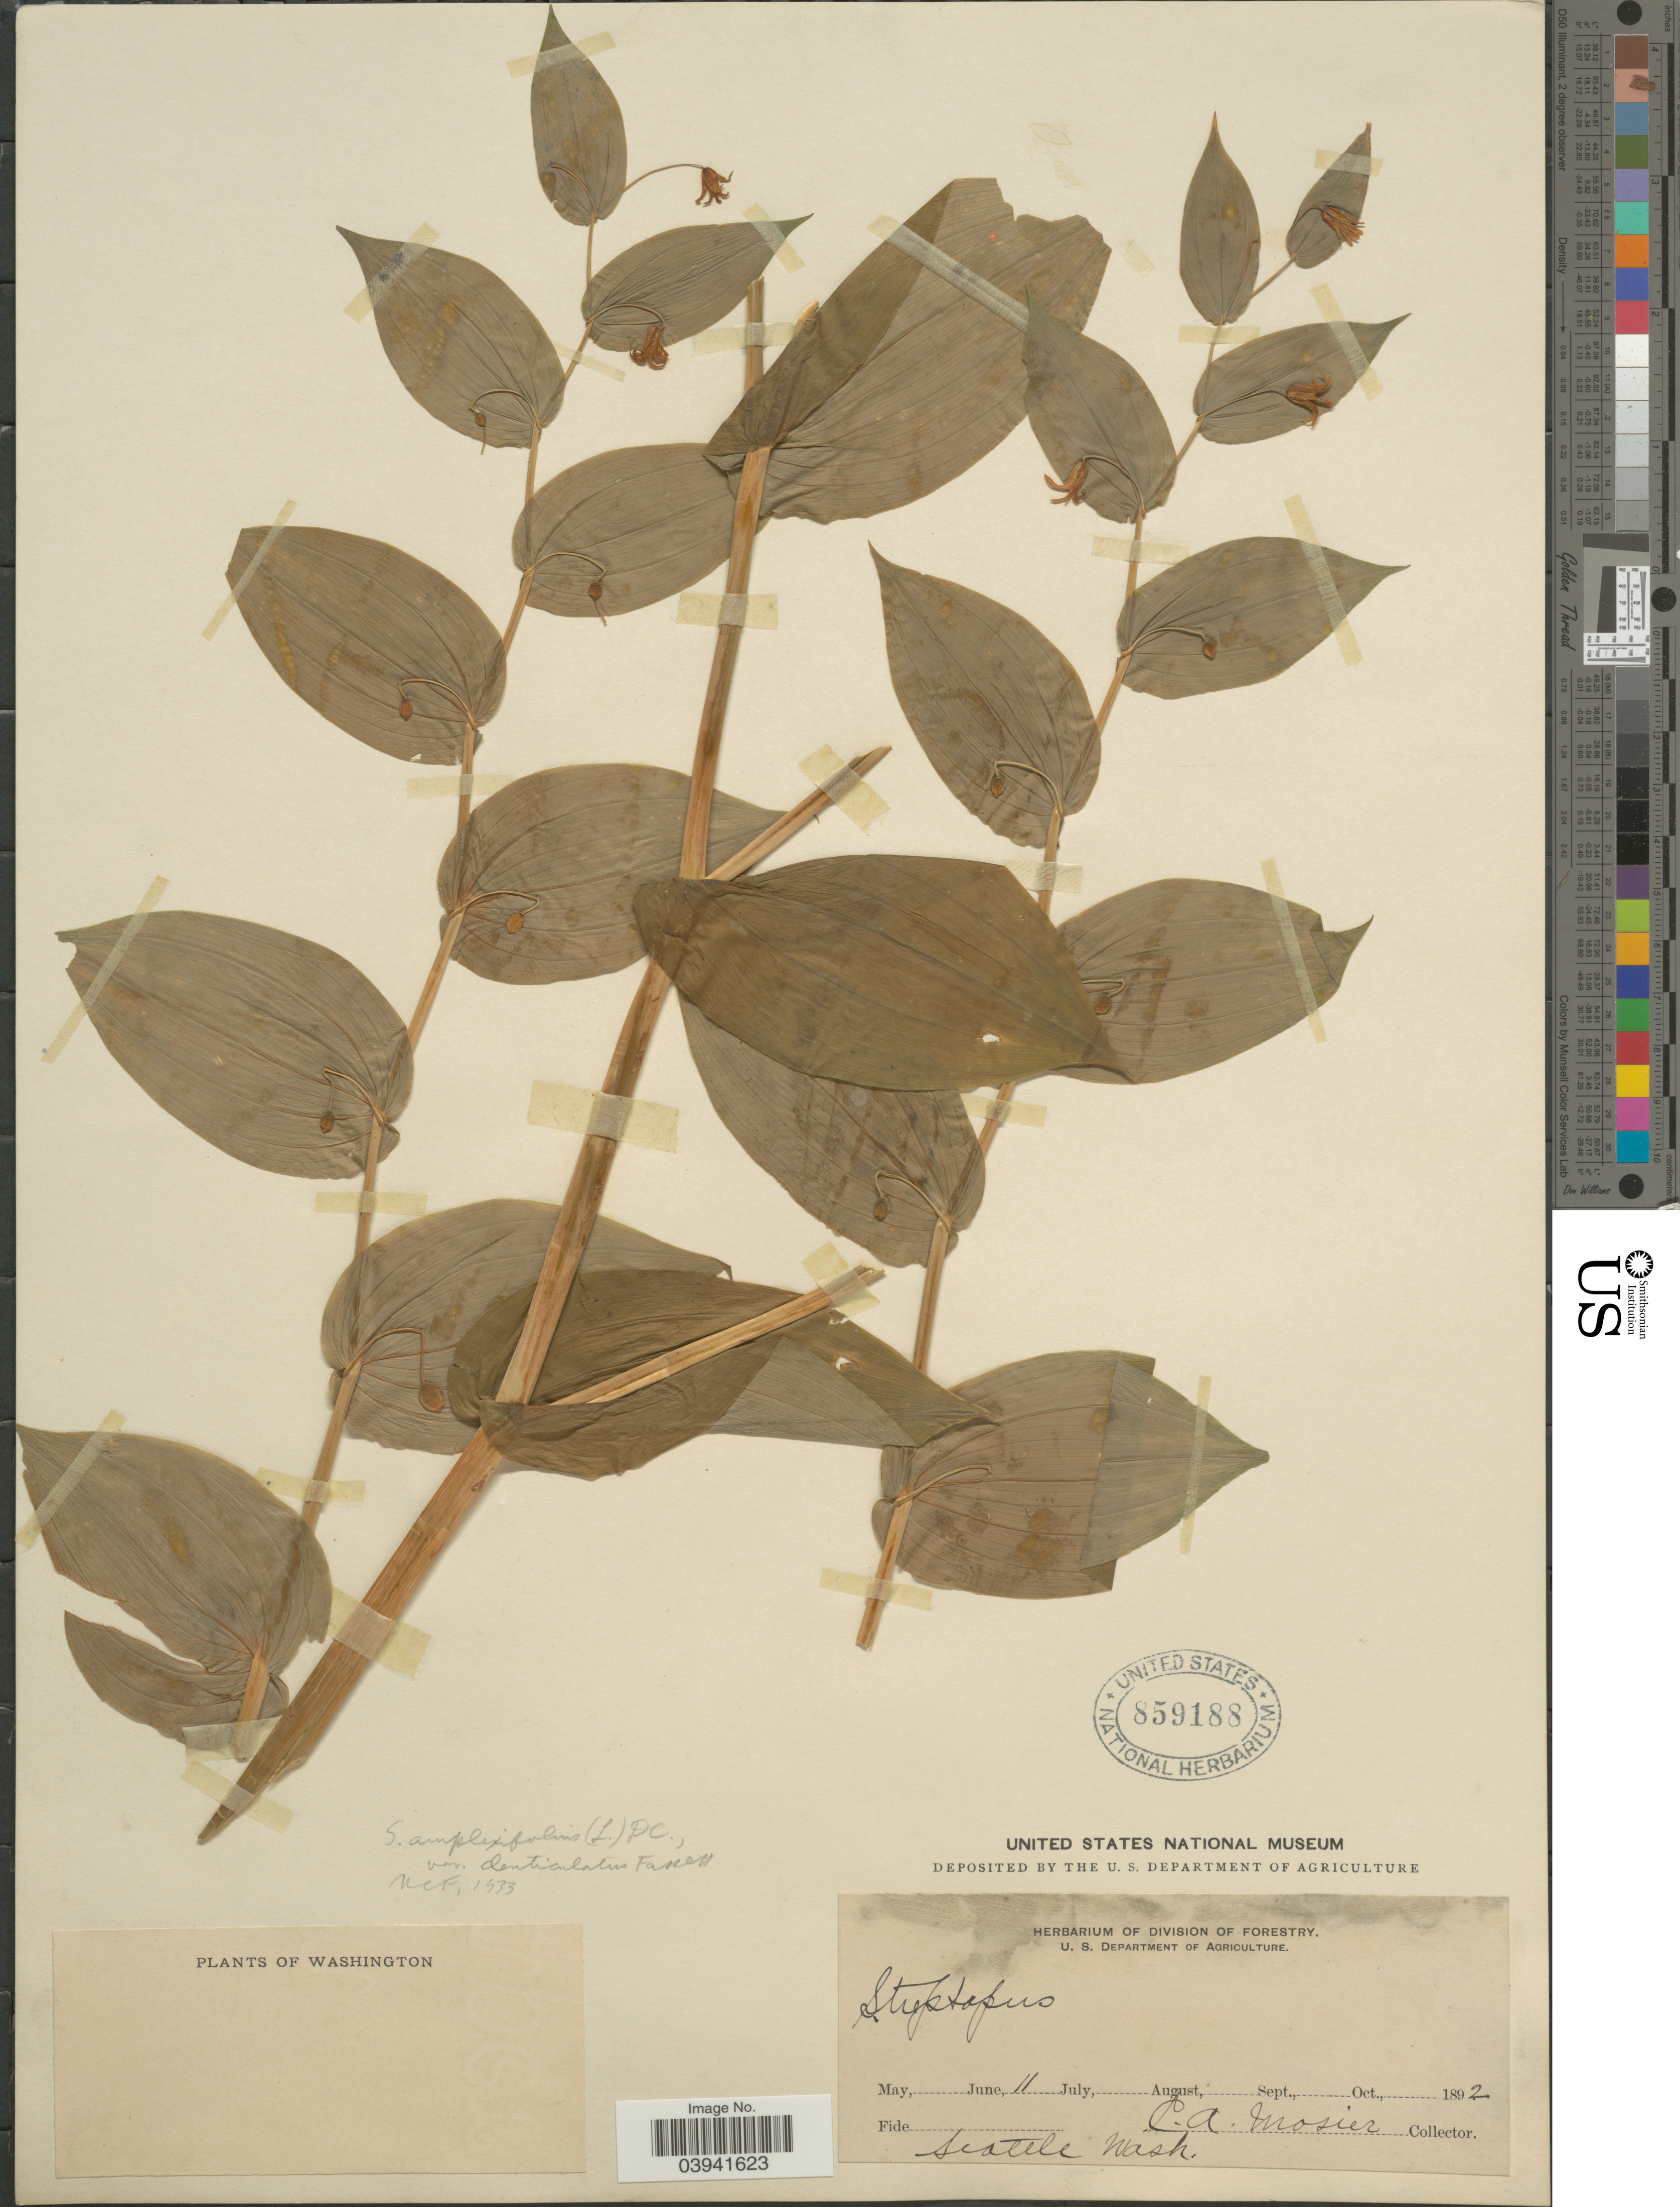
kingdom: Plantae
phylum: Tracheophyta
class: Liliopsida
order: Liliales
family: Liliaceae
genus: Streptopus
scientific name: Streptopus amplexifolius var. denticulatus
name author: Fassett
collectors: C. A. Mosier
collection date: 1892-06-11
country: United States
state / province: Washington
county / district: King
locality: Seattle.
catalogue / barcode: US 859188